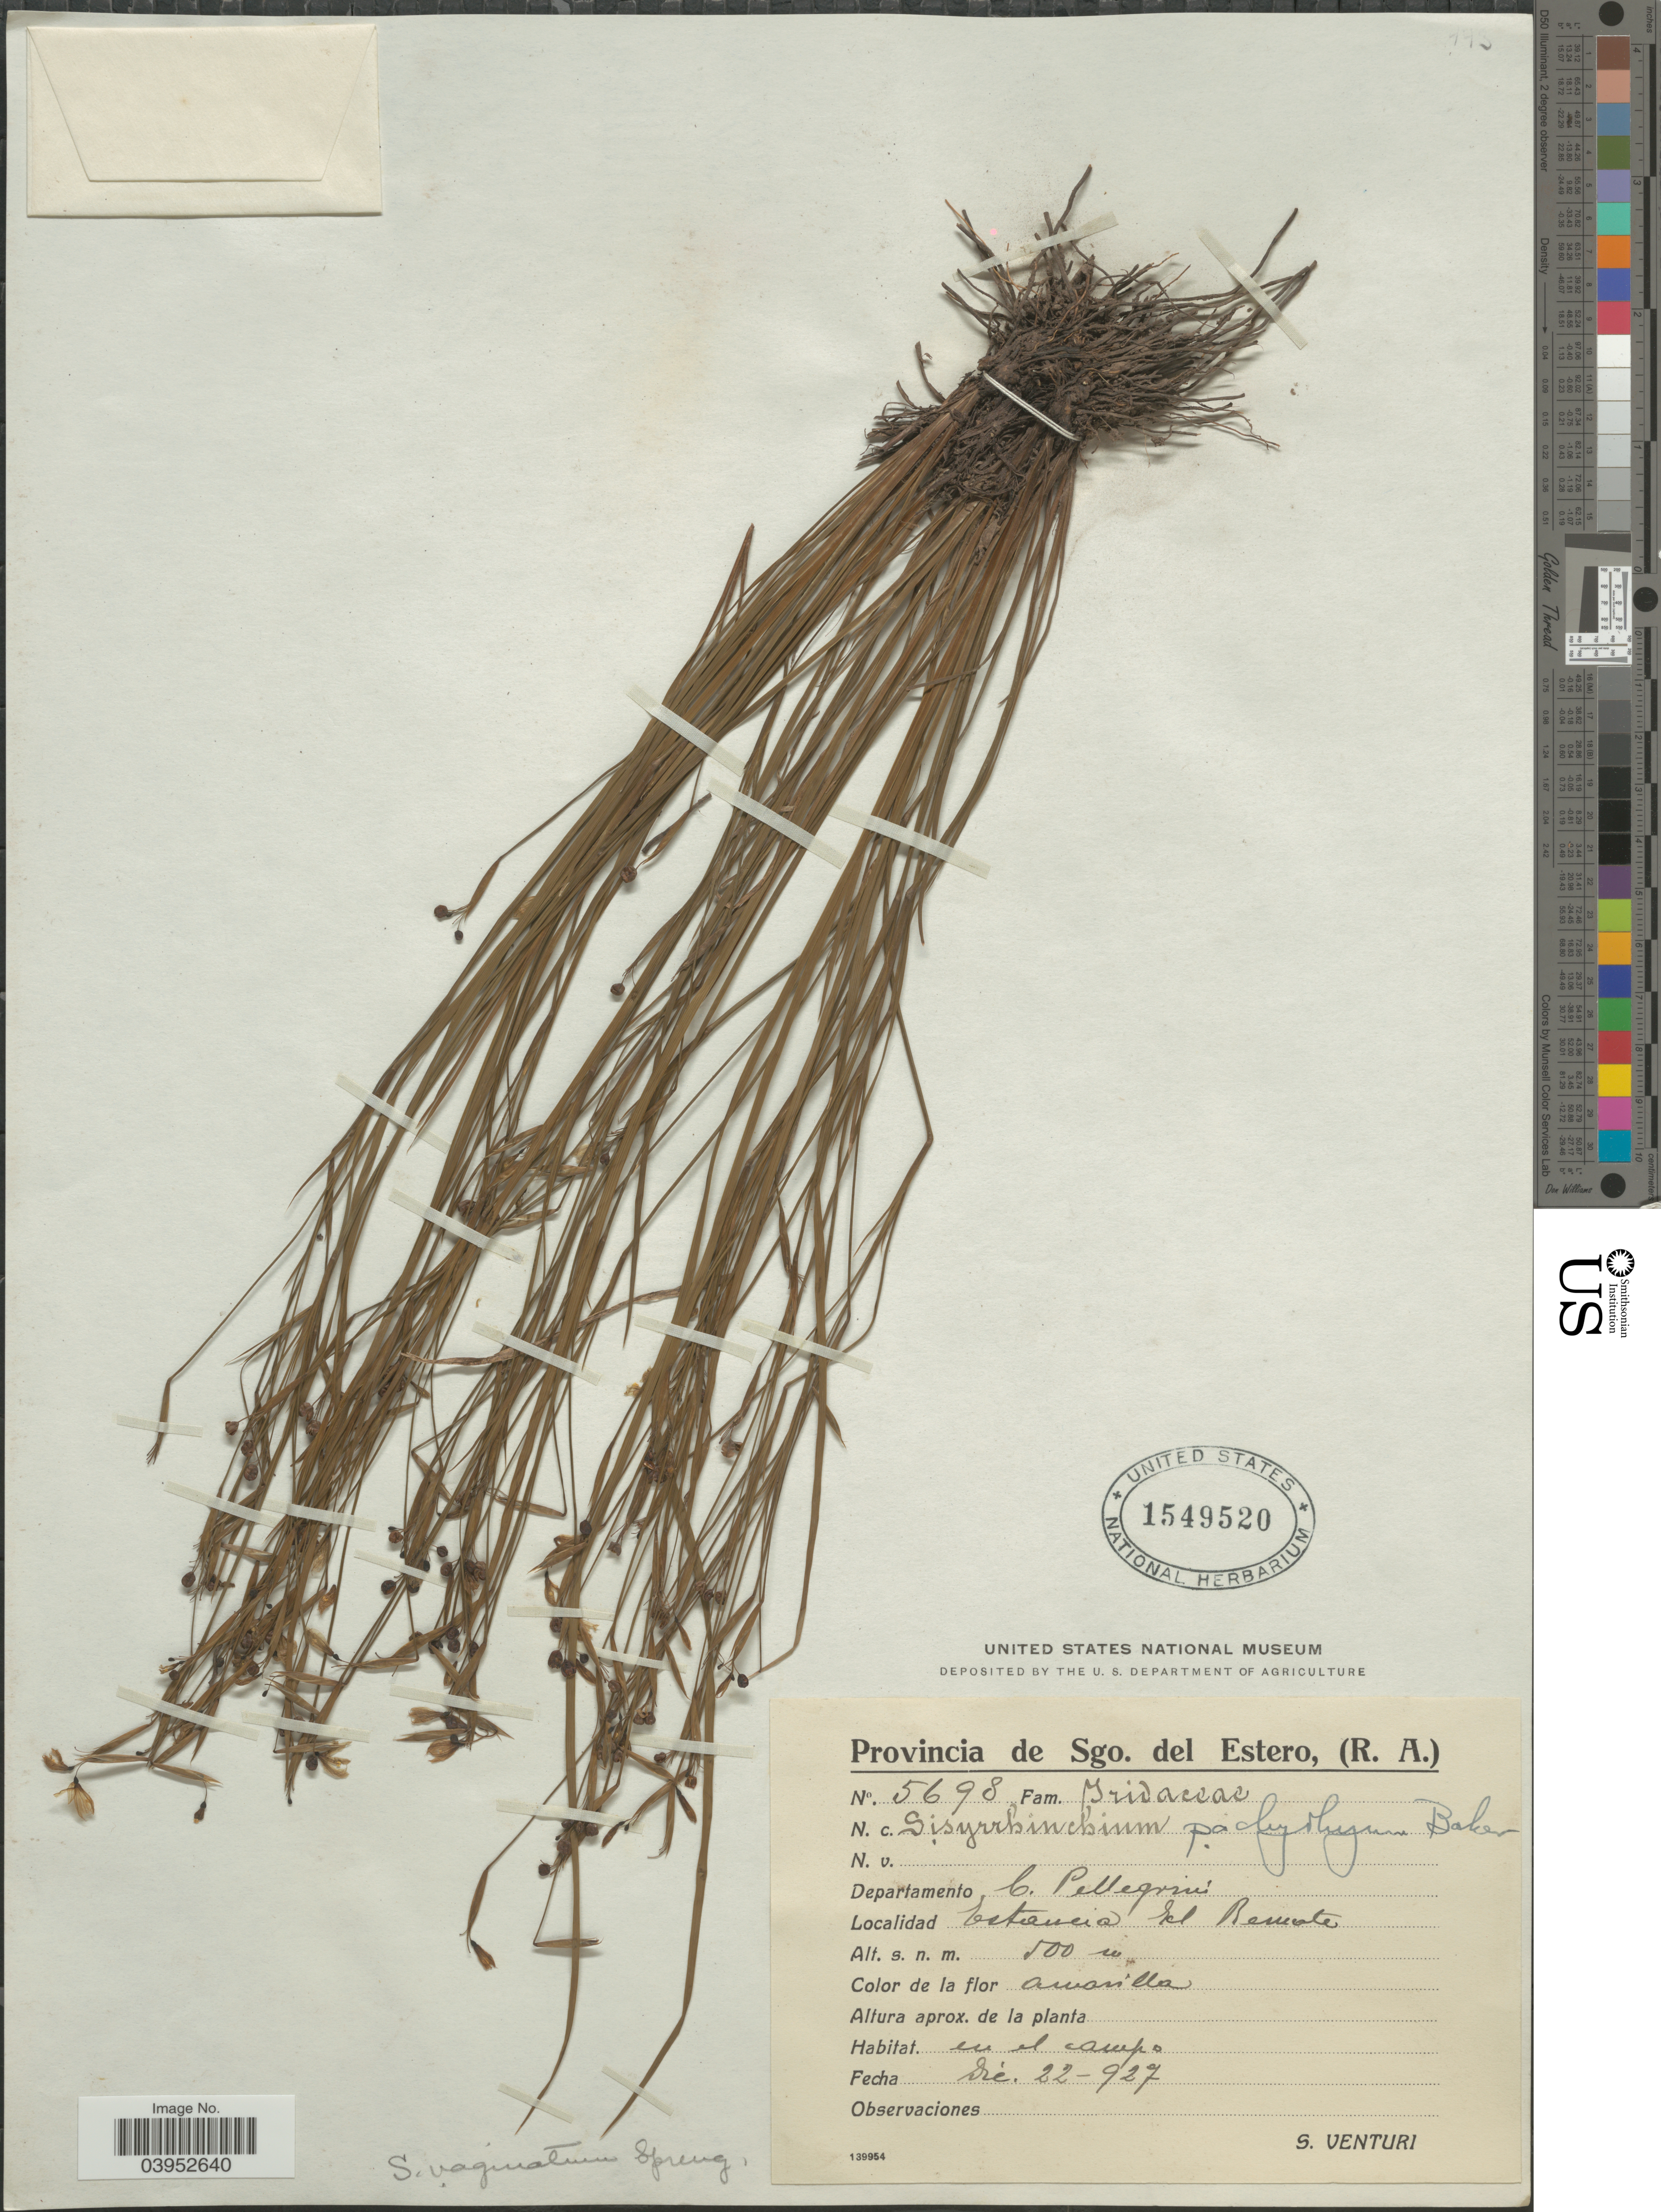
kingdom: Plantae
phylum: Tracheophyta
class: Liliopsida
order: Asparagales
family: Iridaceae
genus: Sisyrinchium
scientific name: Sisyrinchium vaginatum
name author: Spreng.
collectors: S. Venturi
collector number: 5698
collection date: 1927-12-22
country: Argentina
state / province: Santiago del Estero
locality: Sgo. del Estero. Departamento C. Pellegrini. Estancia El Remate.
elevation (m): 500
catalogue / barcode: US 1549520